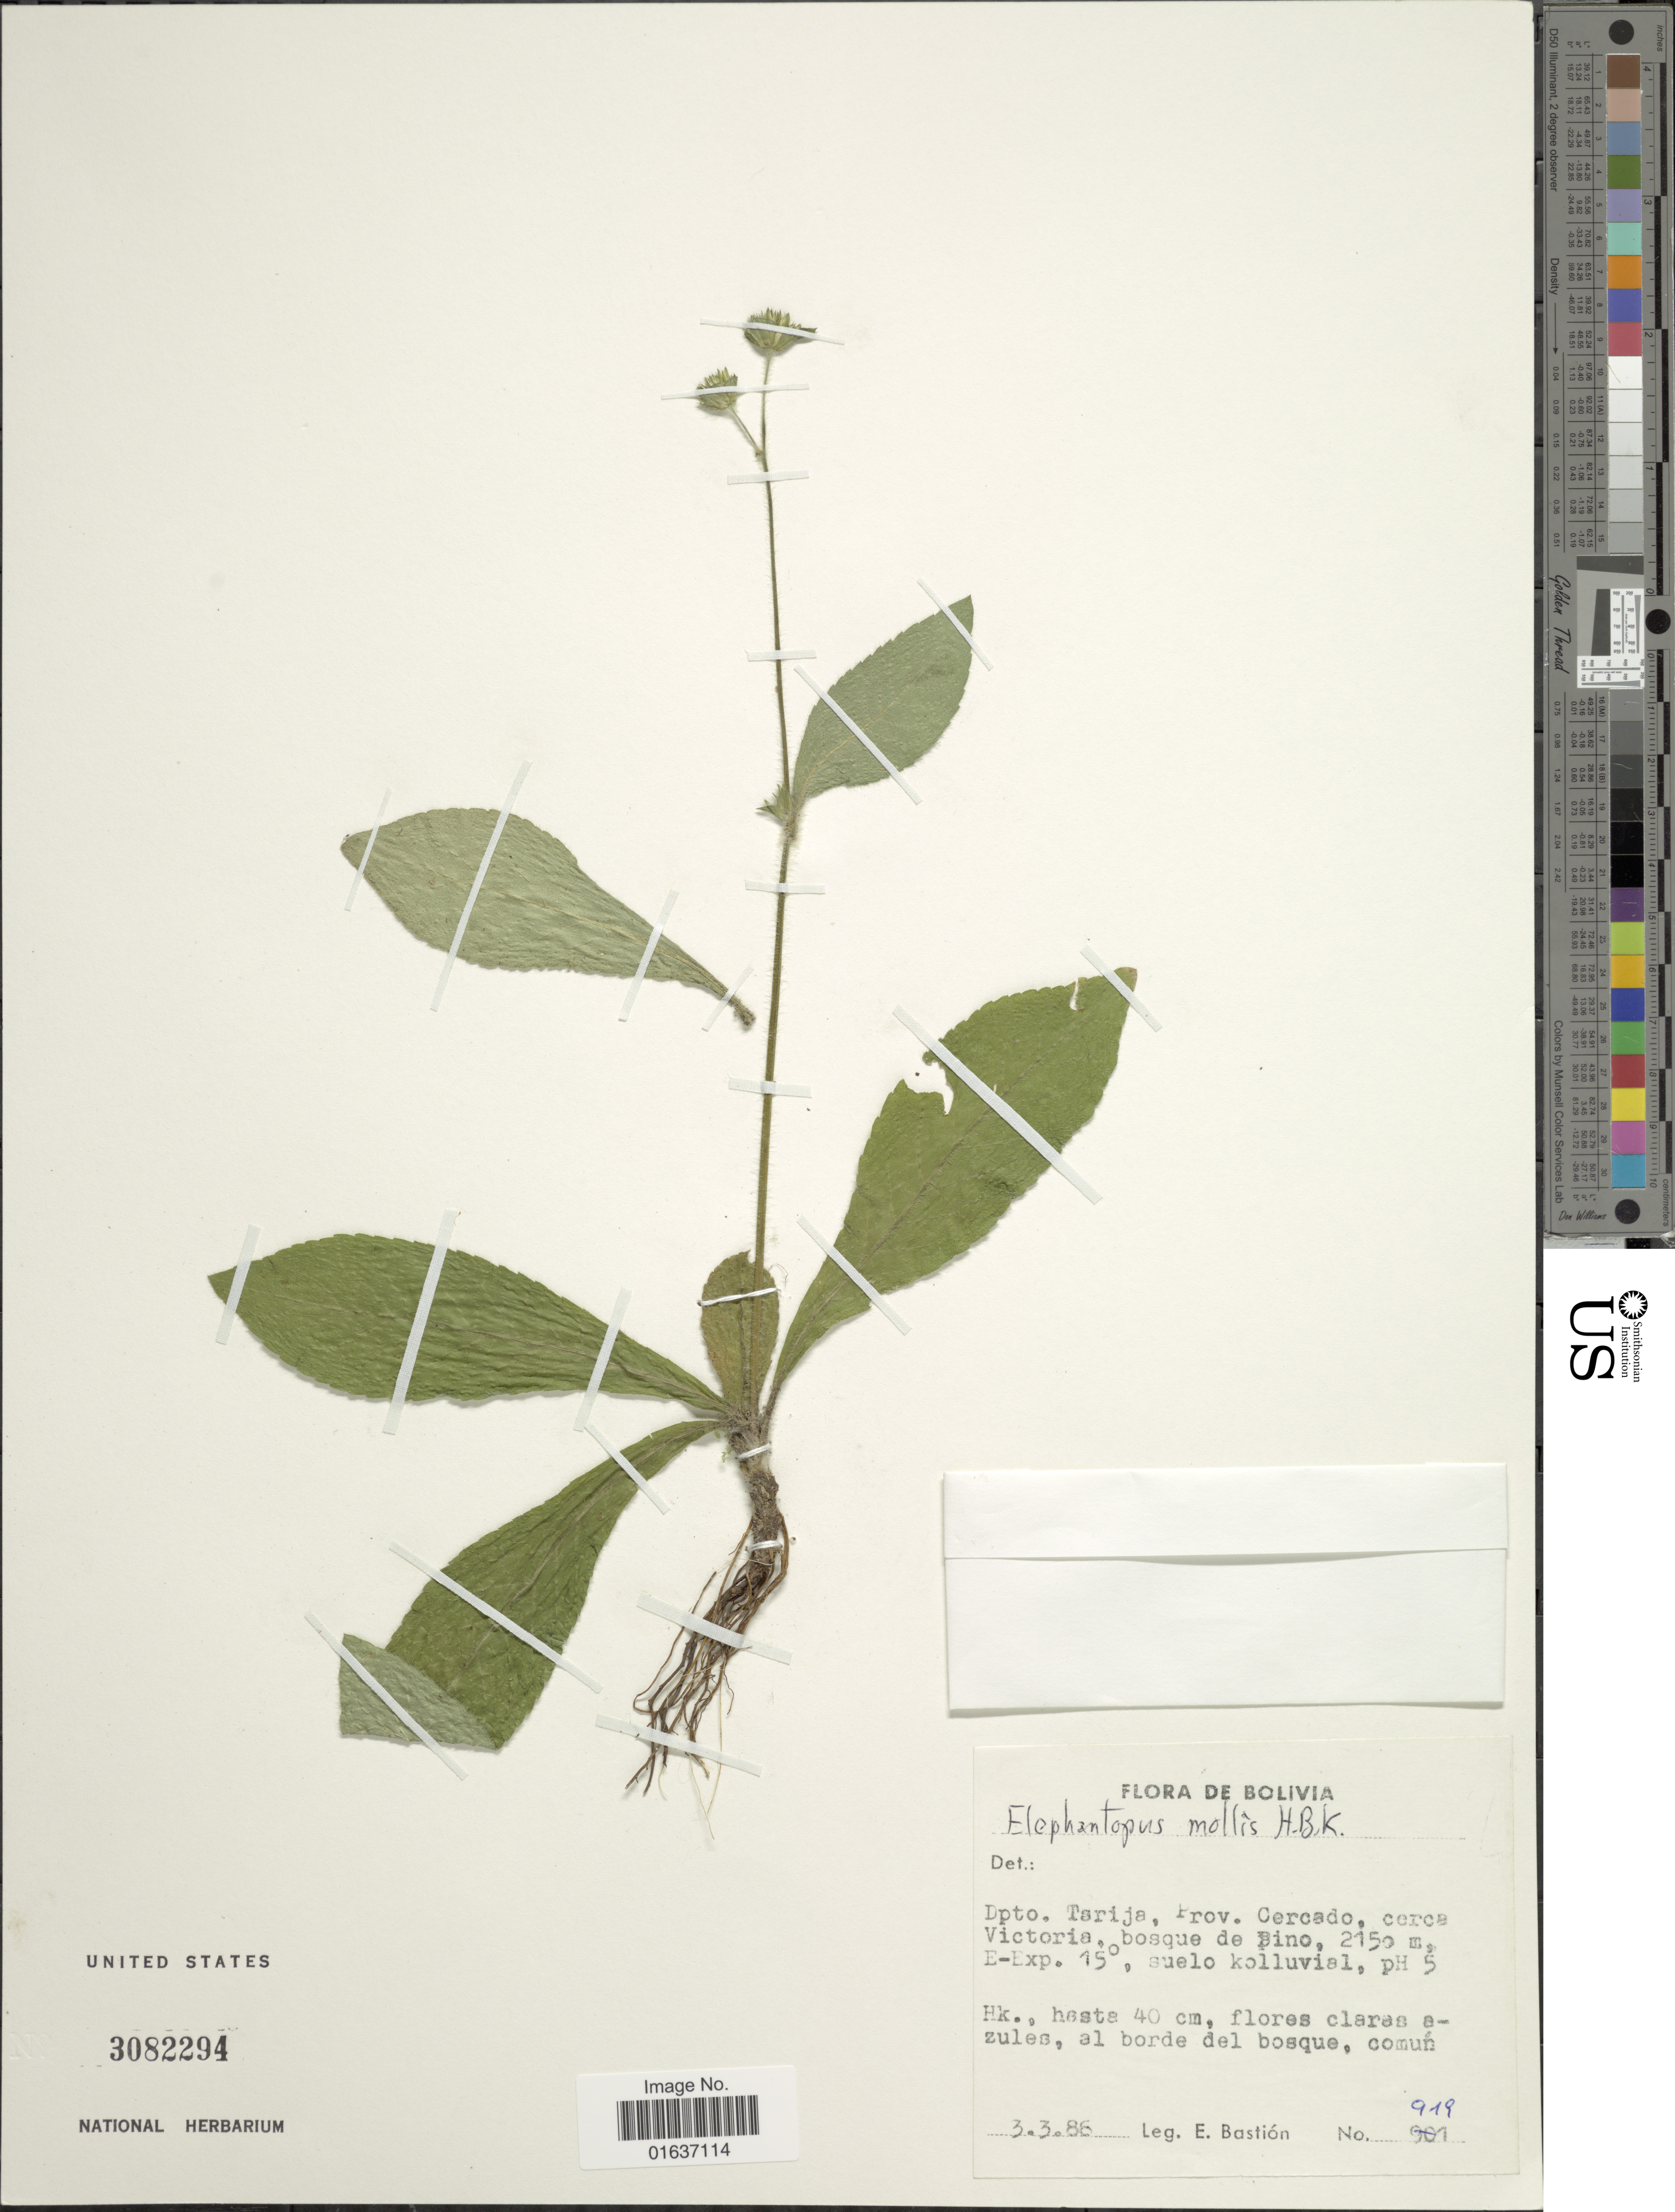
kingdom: Plantae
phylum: Tracheophyta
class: Magnoliopsida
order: Asterales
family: Asteraceae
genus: Elephantopus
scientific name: Elephantopus mollis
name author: Kunth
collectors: E. Bastion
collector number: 919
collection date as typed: Transcribed d/m/y: 3/3/86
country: Bolivia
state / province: Tarija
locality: Prov. Cercado, cerca Victoria, bosque de Bino, E-Exp. 15°, seulo kolluial, pH5, al borede del bosque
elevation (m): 2150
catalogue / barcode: US 3082294